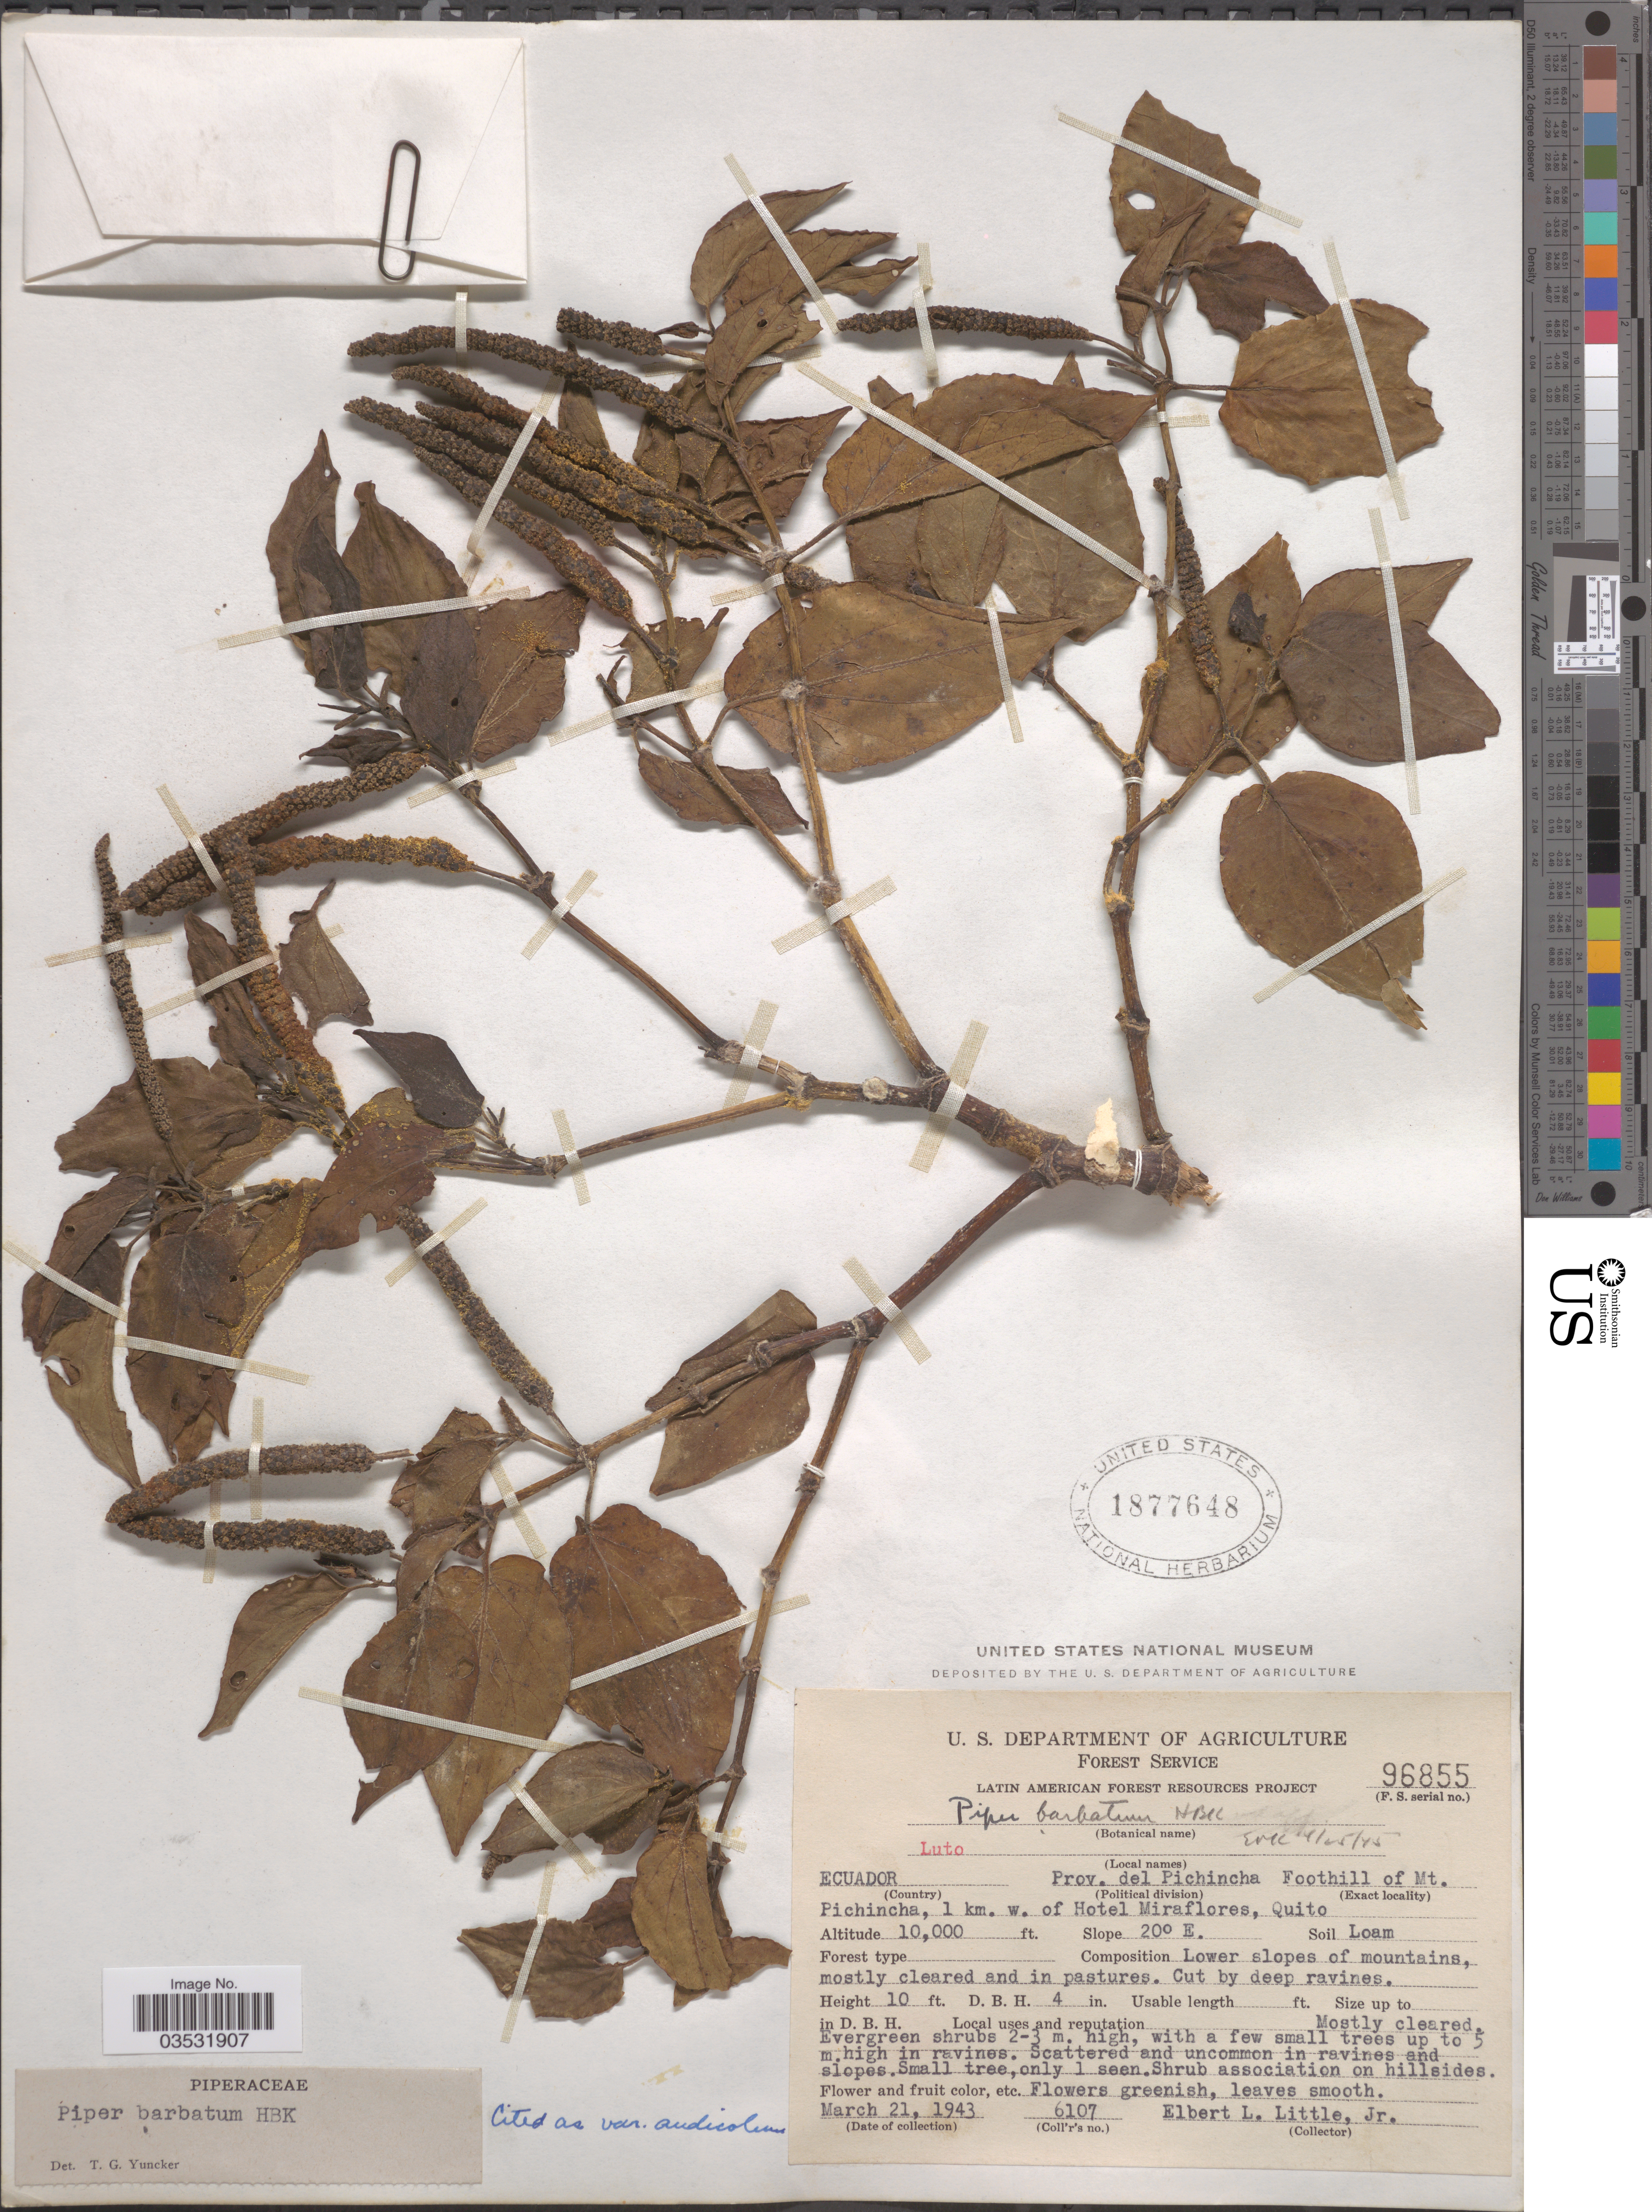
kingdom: Plantae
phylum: Tracheophyta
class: Magnoliopsida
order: Piperales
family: Piperaceae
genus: Piper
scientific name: Piper barbatum var. andicolum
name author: (Kunth) Trel. & Yunck.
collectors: E. L. Little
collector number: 6107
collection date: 1943-03-21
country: Ecuador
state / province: Pichincha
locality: Foothill of Mt. Pichincha, 1 km. w. of Hotel Miraflores, Quito.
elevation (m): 3048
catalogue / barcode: US 1877648